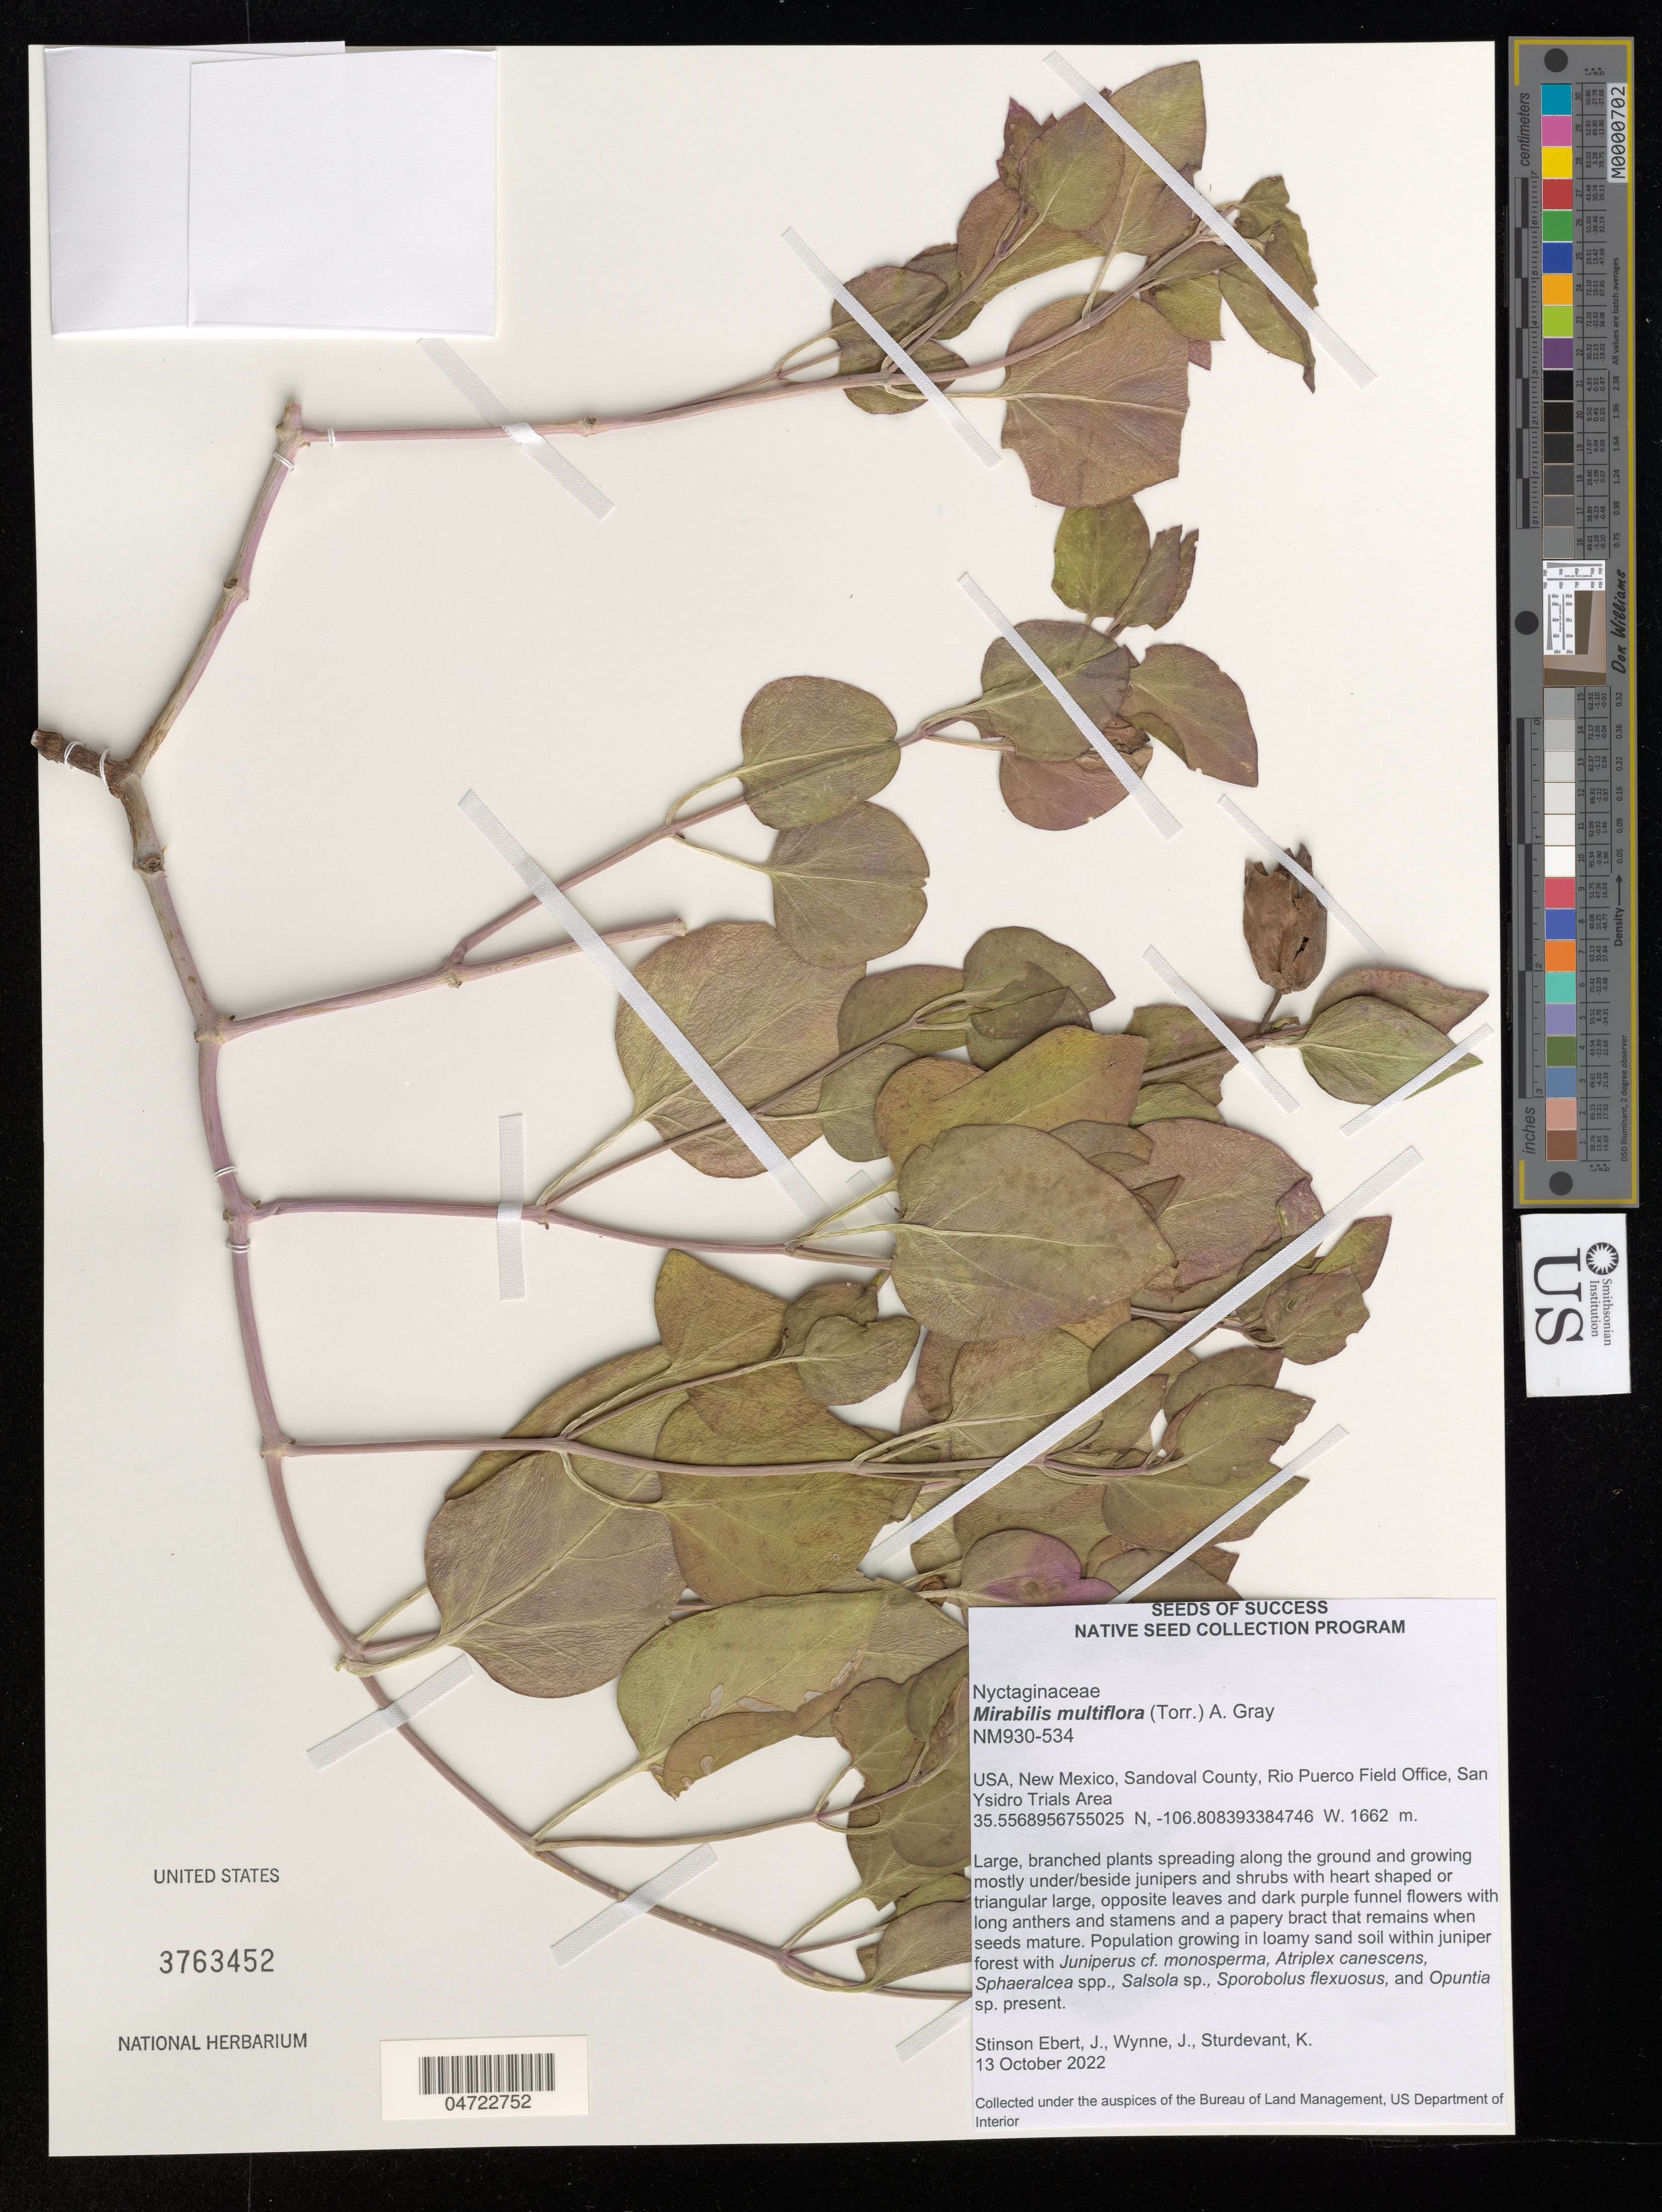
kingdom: Plantae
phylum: Tracheophyta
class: Magnoliopsida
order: Caryophyllales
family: Nyctaginaceae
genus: Mirabilis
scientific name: Mirabilis multiflora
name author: (Torr.) A. Gray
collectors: J. Stinson Ebert, J. Wynne & K. Sturdevant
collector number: NM930-534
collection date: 2022-10-13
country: United States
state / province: New Mexico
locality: Sandoval County, Rio Puerco Field Office, San Ysidro Trials Area.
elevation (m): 1662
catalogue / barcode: US 3763452